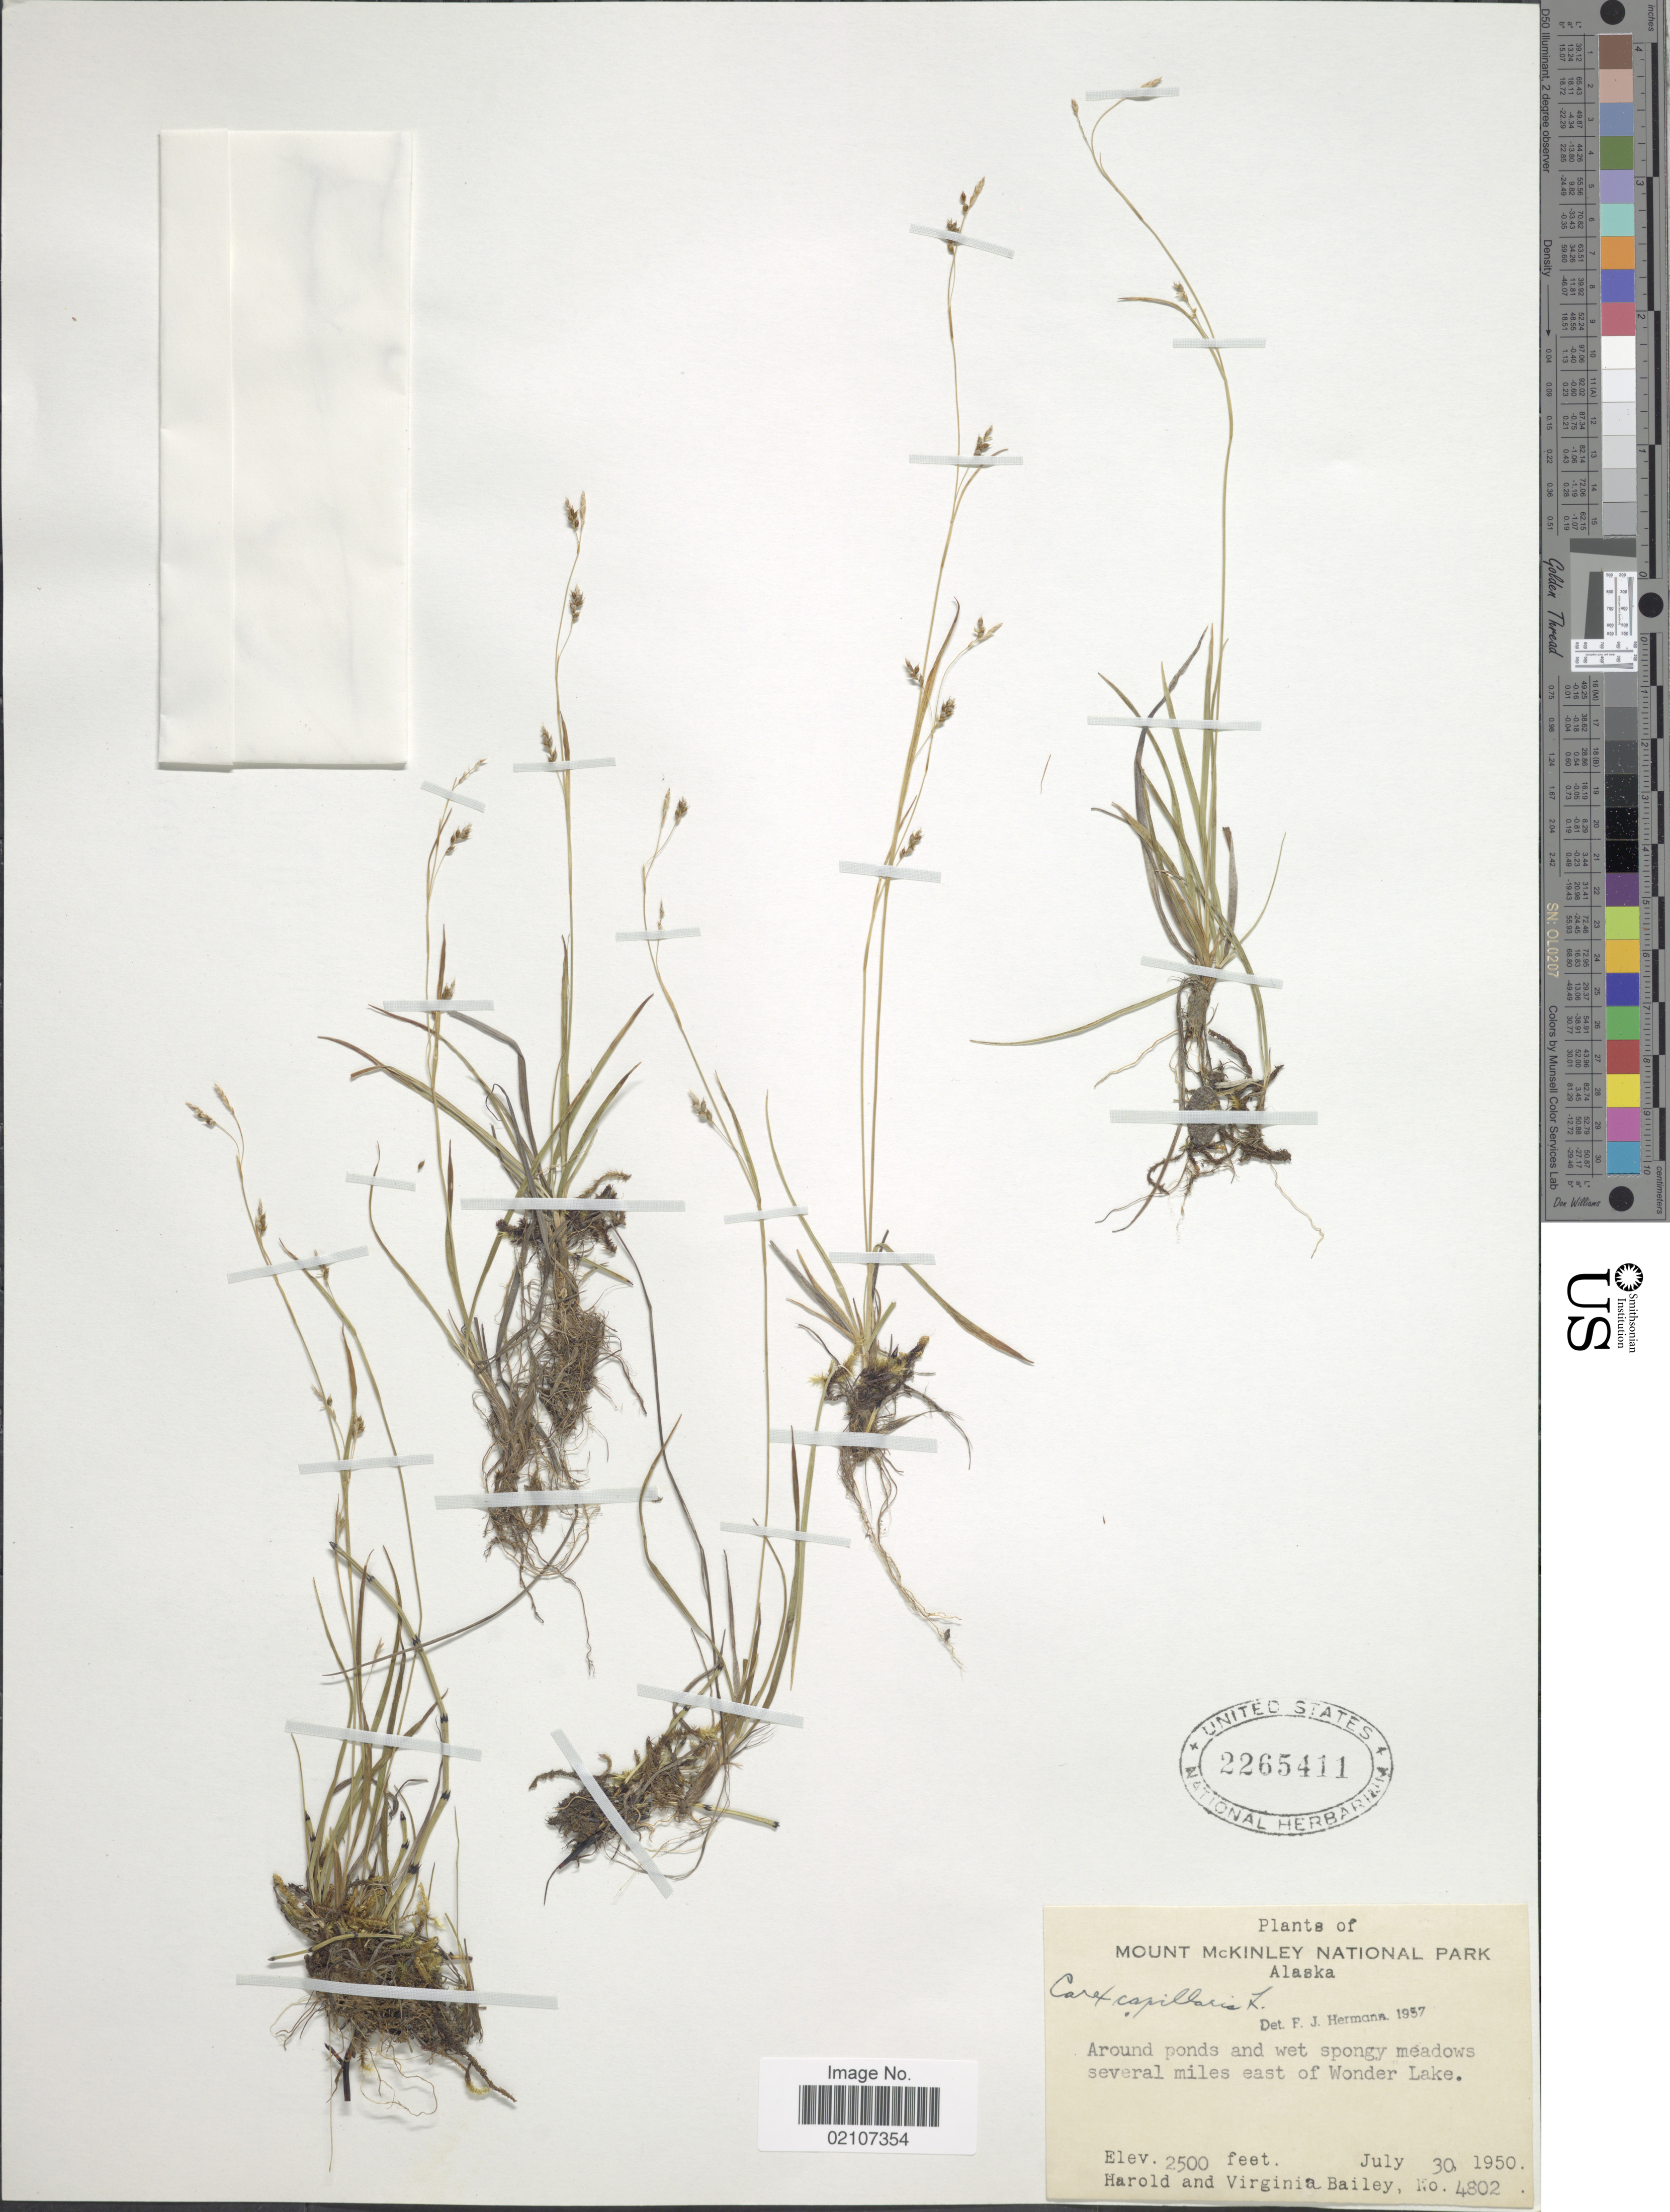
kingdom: Plantae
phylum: Tracheophyta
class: Liliopsida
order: Poales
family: Cyperaceae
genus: Carex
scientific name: Carex capillaris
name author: L.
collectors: H. Bailey & V. L. Bailey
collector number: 4802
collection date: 1950-07-30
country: United States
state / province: Alaska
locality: Mount McKinley National Park. Around ponds and wet spongy meadows several miles east of Wonder Lake.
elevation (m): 762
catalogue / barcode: US 2265411